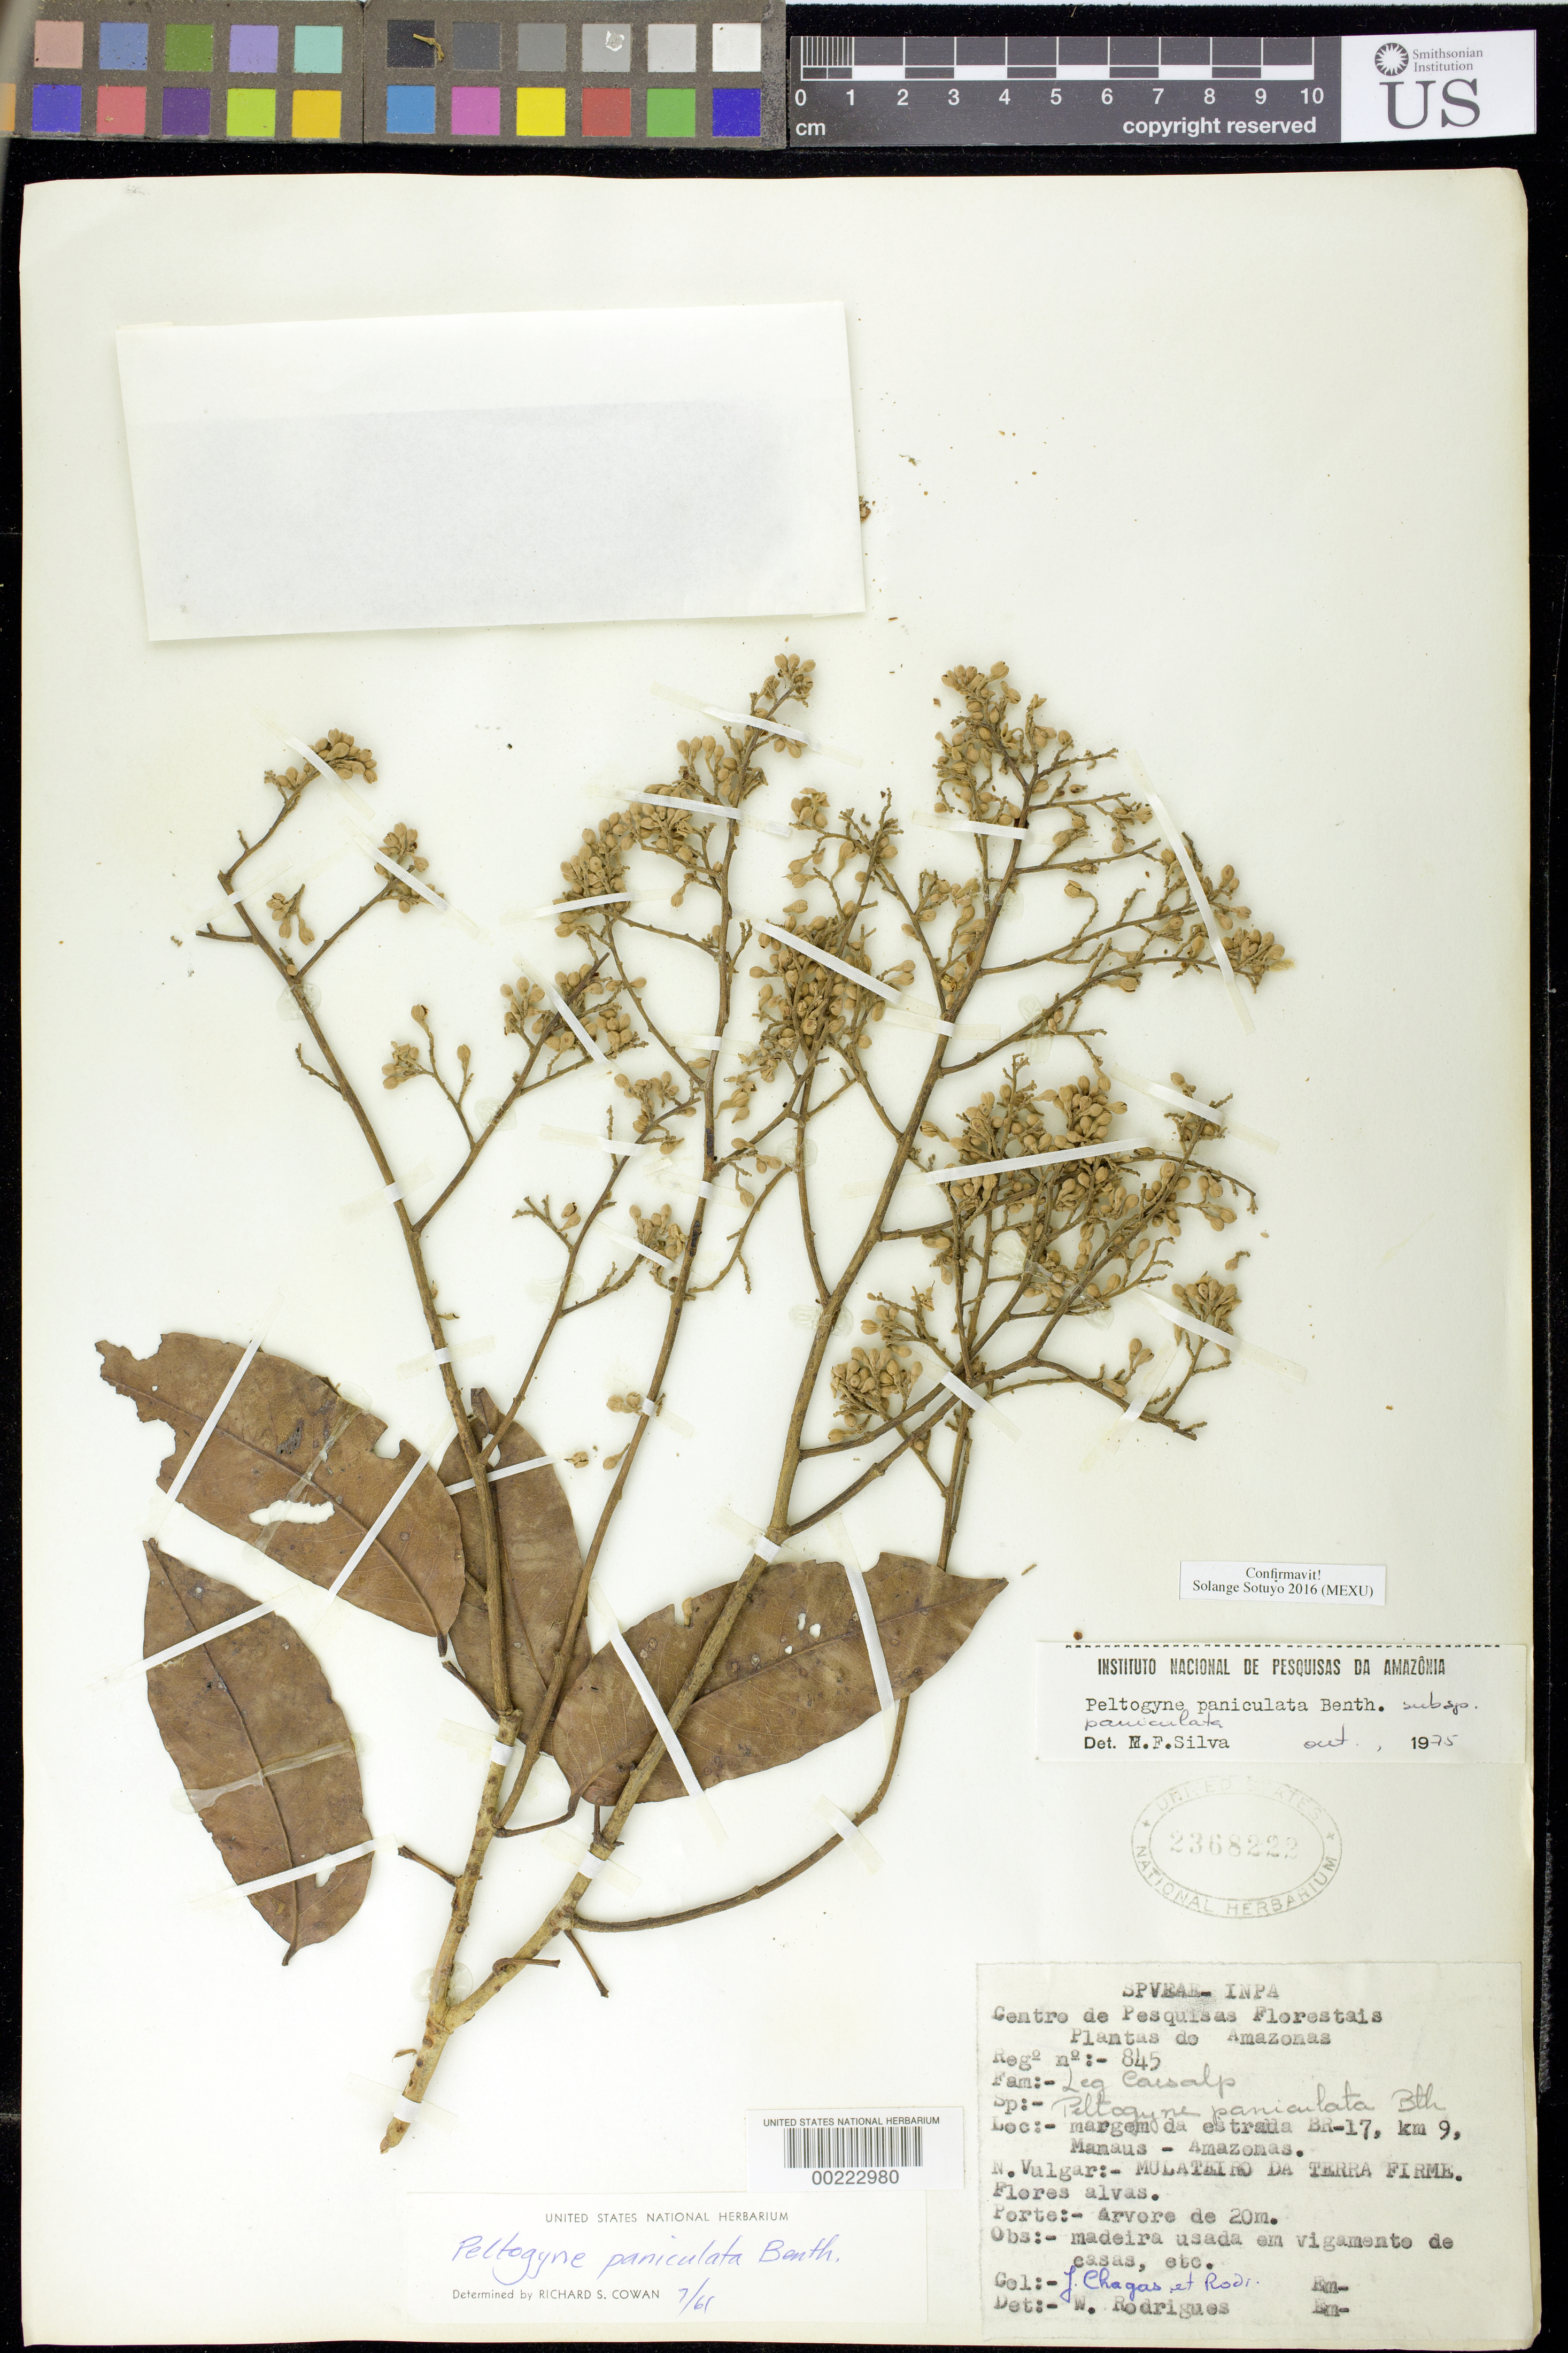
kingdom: Plantae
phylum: Tracheophyta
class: Magnoliopsida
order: Fabales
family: Fabaceae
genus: Peltogyne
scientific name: Peltogyne paniculata subsp. paniculata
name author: Benth.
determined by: Sotuyo, Solange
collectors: J. Chagas & W. A. Rodrigues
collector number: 845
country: Brazil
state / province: Amazonas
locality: Manaus, br-17, km 9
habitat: Margin of road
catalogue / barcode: US 2368222